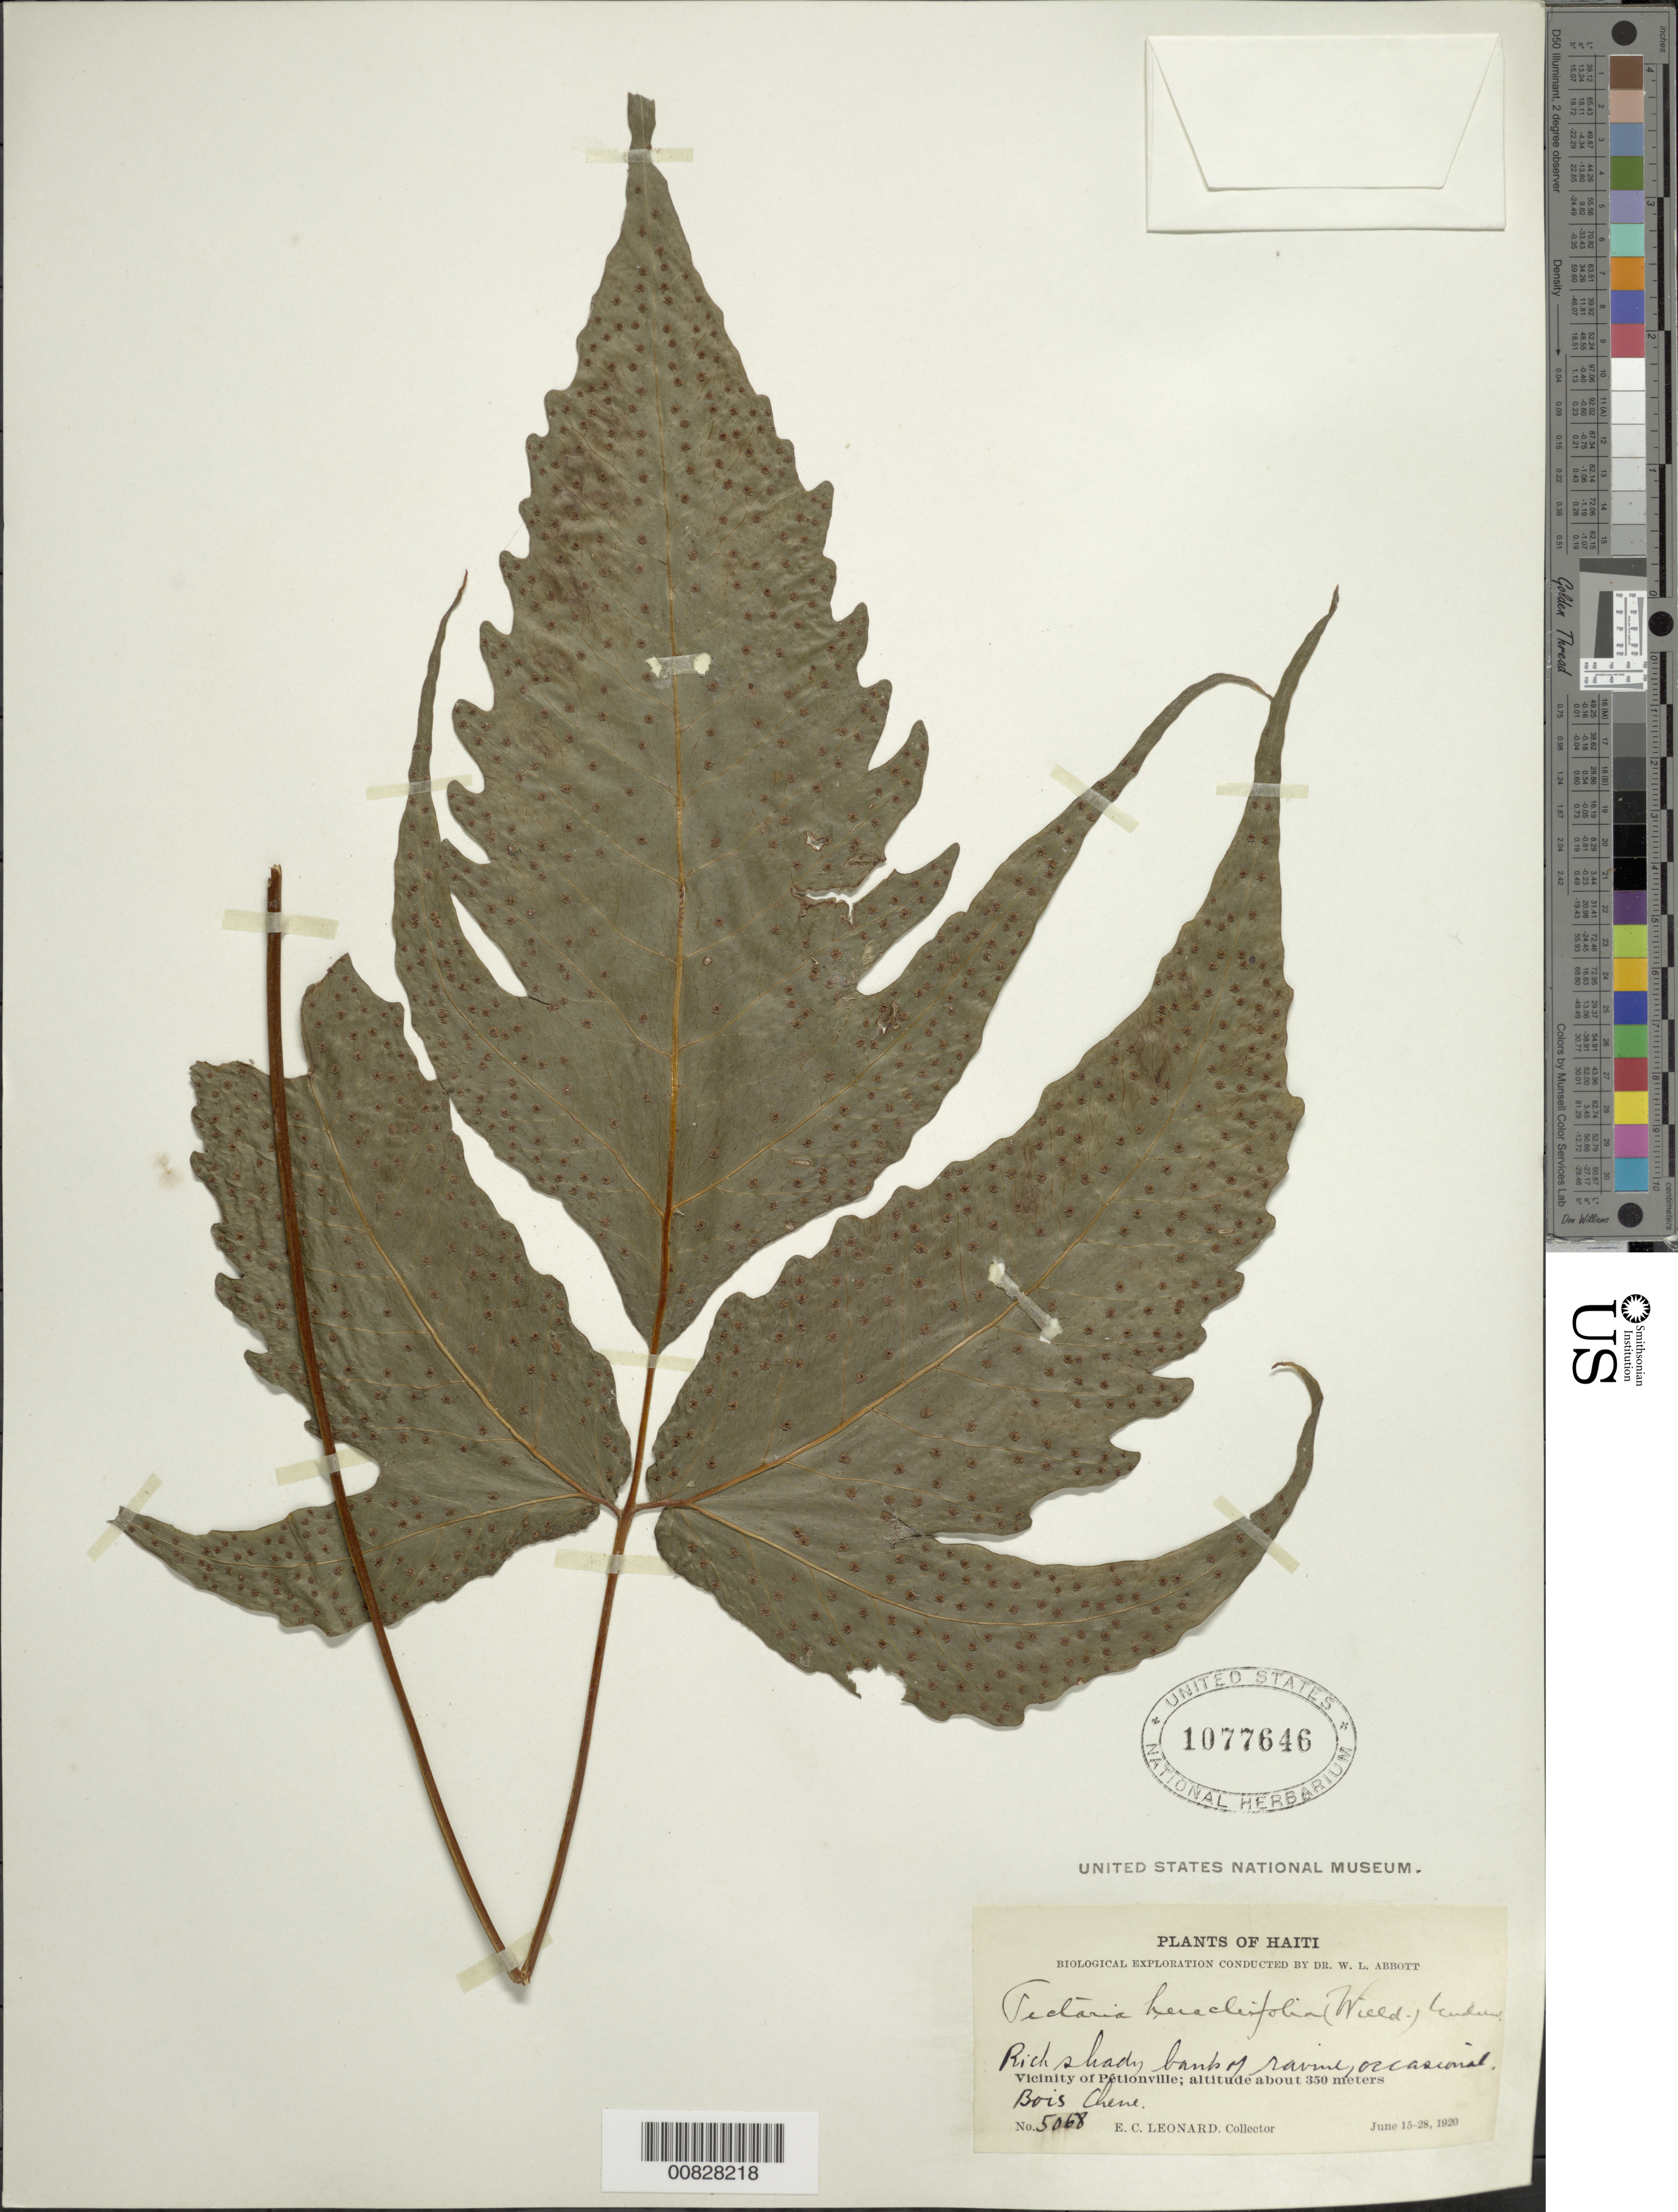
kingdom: Plantae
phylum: Tracheophyta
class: Polypodiopsida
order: Polypodiales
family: Tectariaceae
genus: Tectaria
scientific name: Tectaria heracleifolia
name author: (Willd.) Underw.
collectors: E. C. Leonard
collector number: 5068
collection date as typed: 15 Jun 1920 to 28 Jun 1920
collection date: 1920-06-15/1920-06-28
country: Haiti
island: Hispaniola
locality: Pétionville vicinity, Bois Chene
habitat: Rich shady bank of ravine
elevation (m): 350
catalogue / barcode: US 1077646